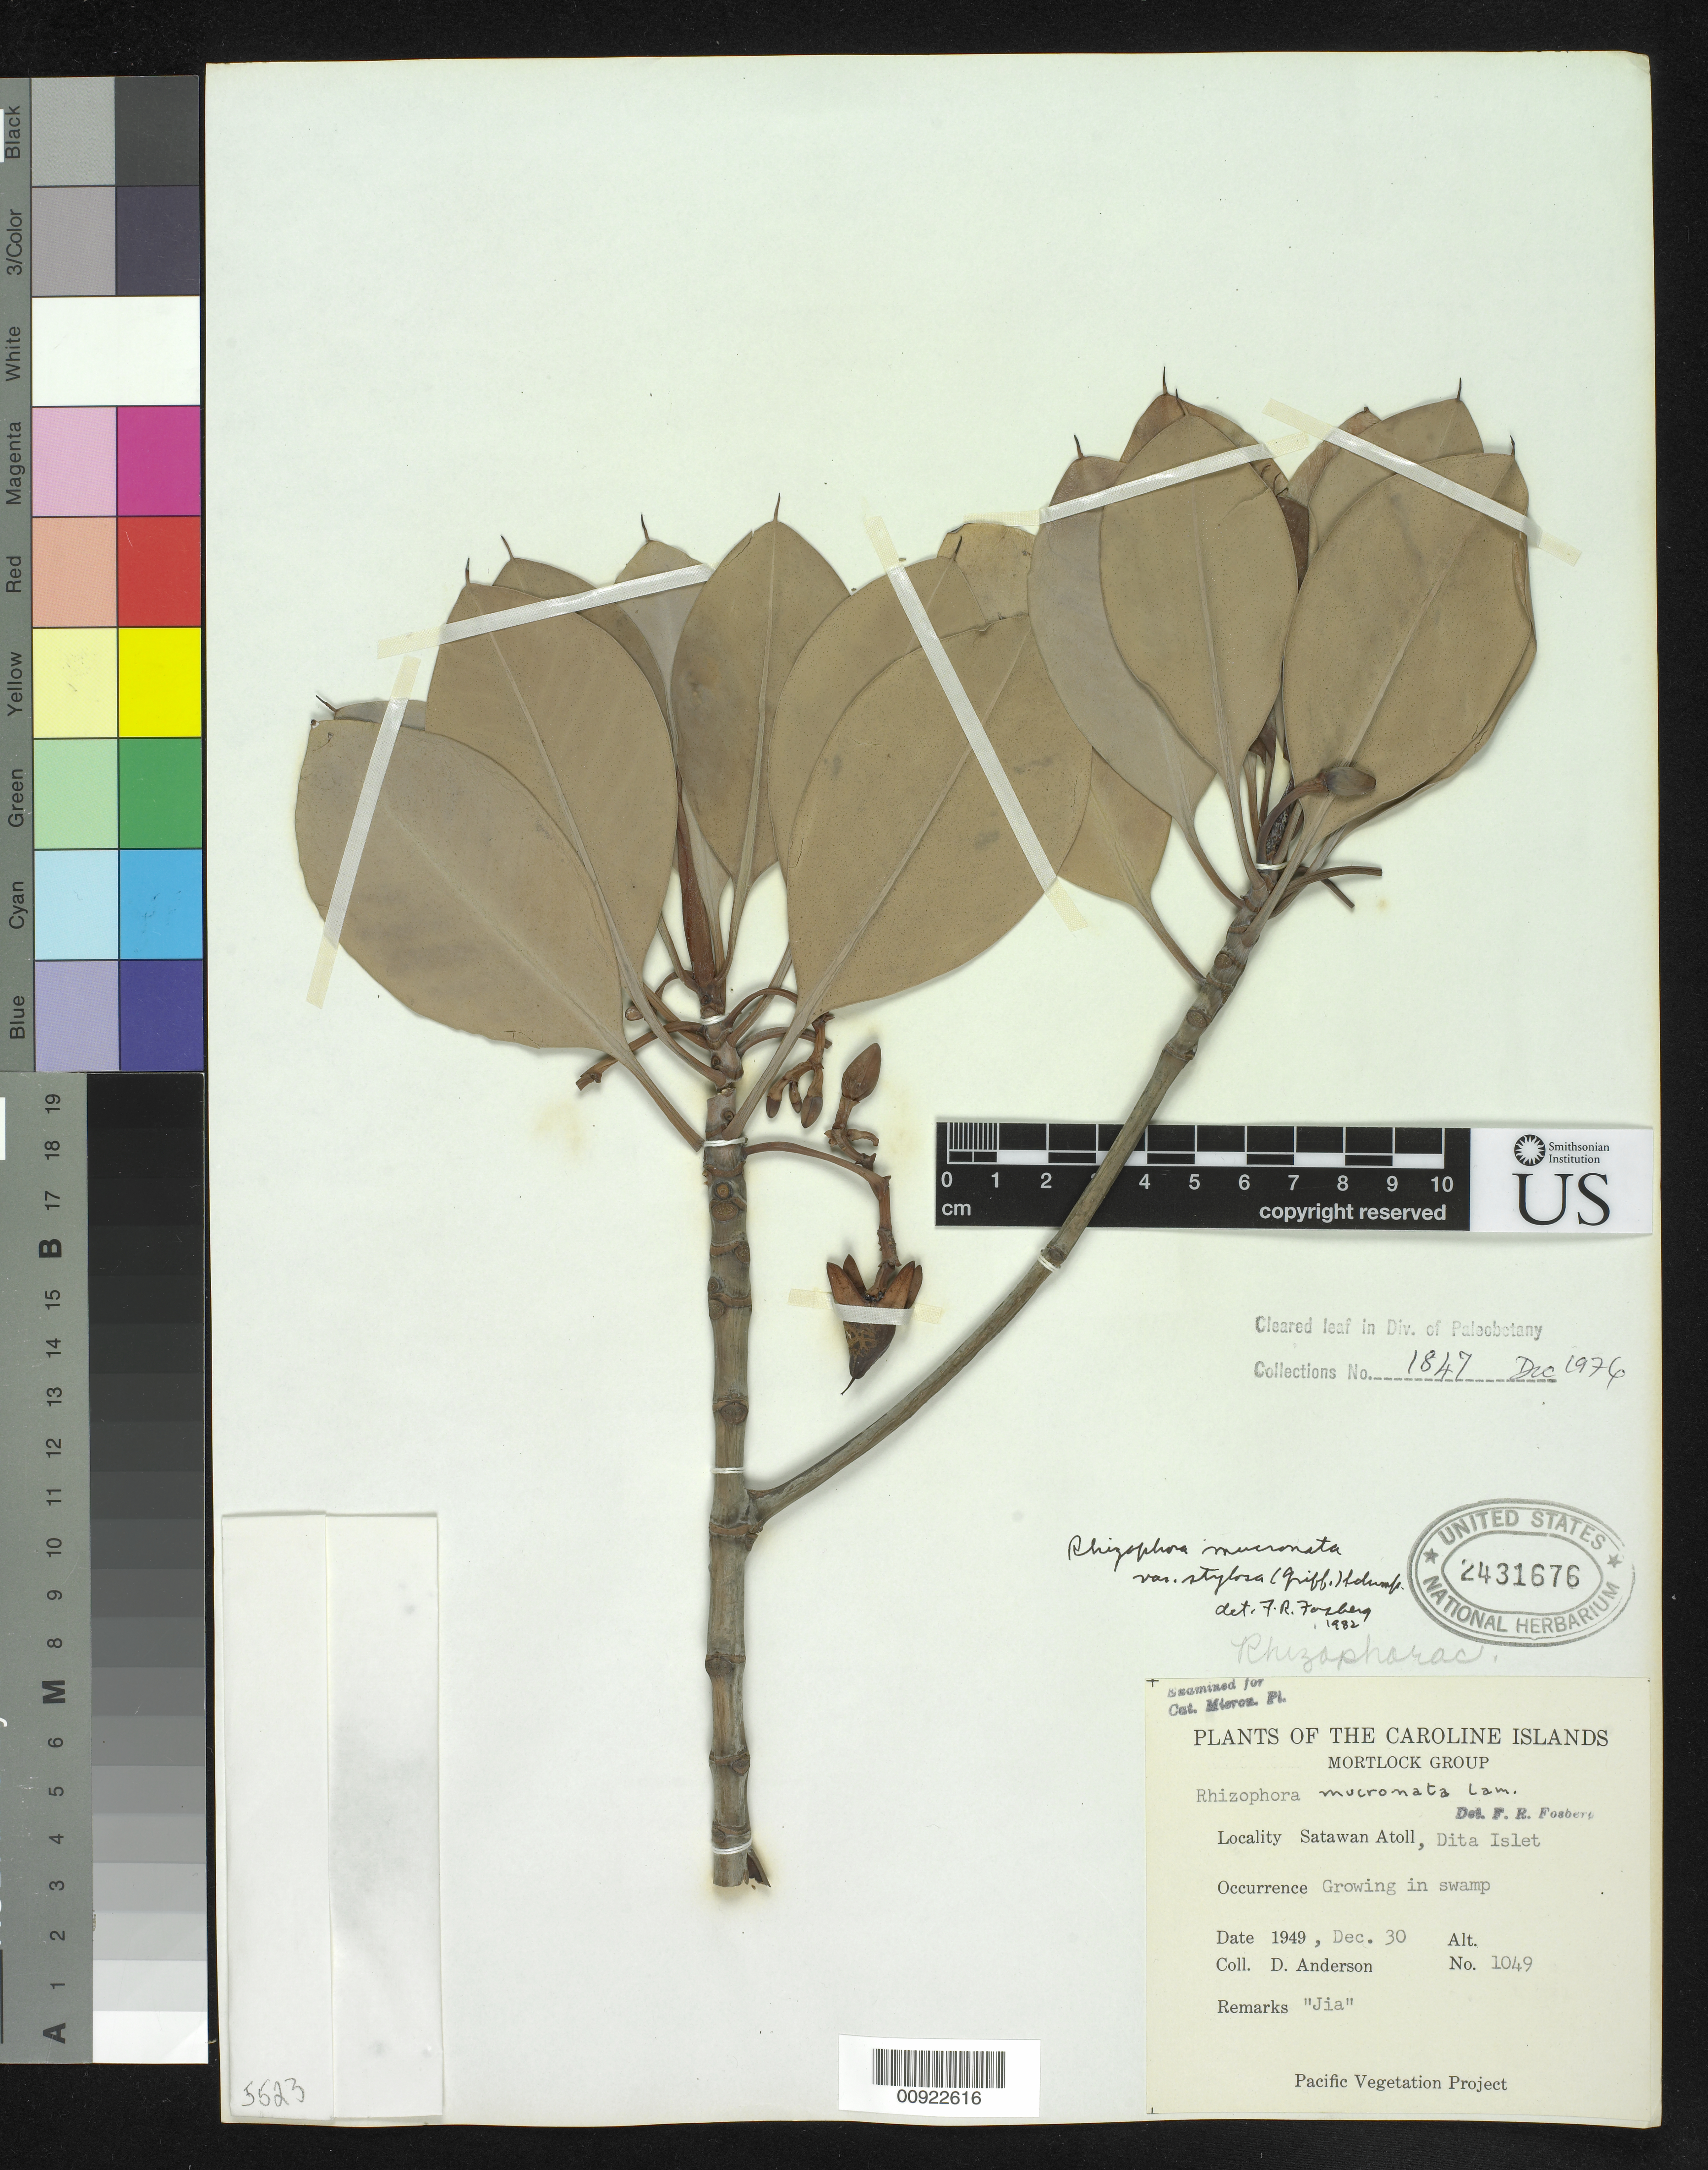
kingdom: Plantae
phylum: Tracheophyta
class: Magnoliopsida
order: Malpighiales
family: Rhizophoraceae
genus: Rhizophora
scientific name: Rhizophora mucronata var. stylosa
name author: Lam.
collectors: D. Anderson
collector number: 1049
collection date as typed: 30 Dec 1949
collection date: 1949-12-30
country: Micronesia, Federated States of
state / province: Truk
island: Satawan Atoll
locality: Dita Islet.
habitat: Growing in swamp.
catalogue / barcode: US 2431676